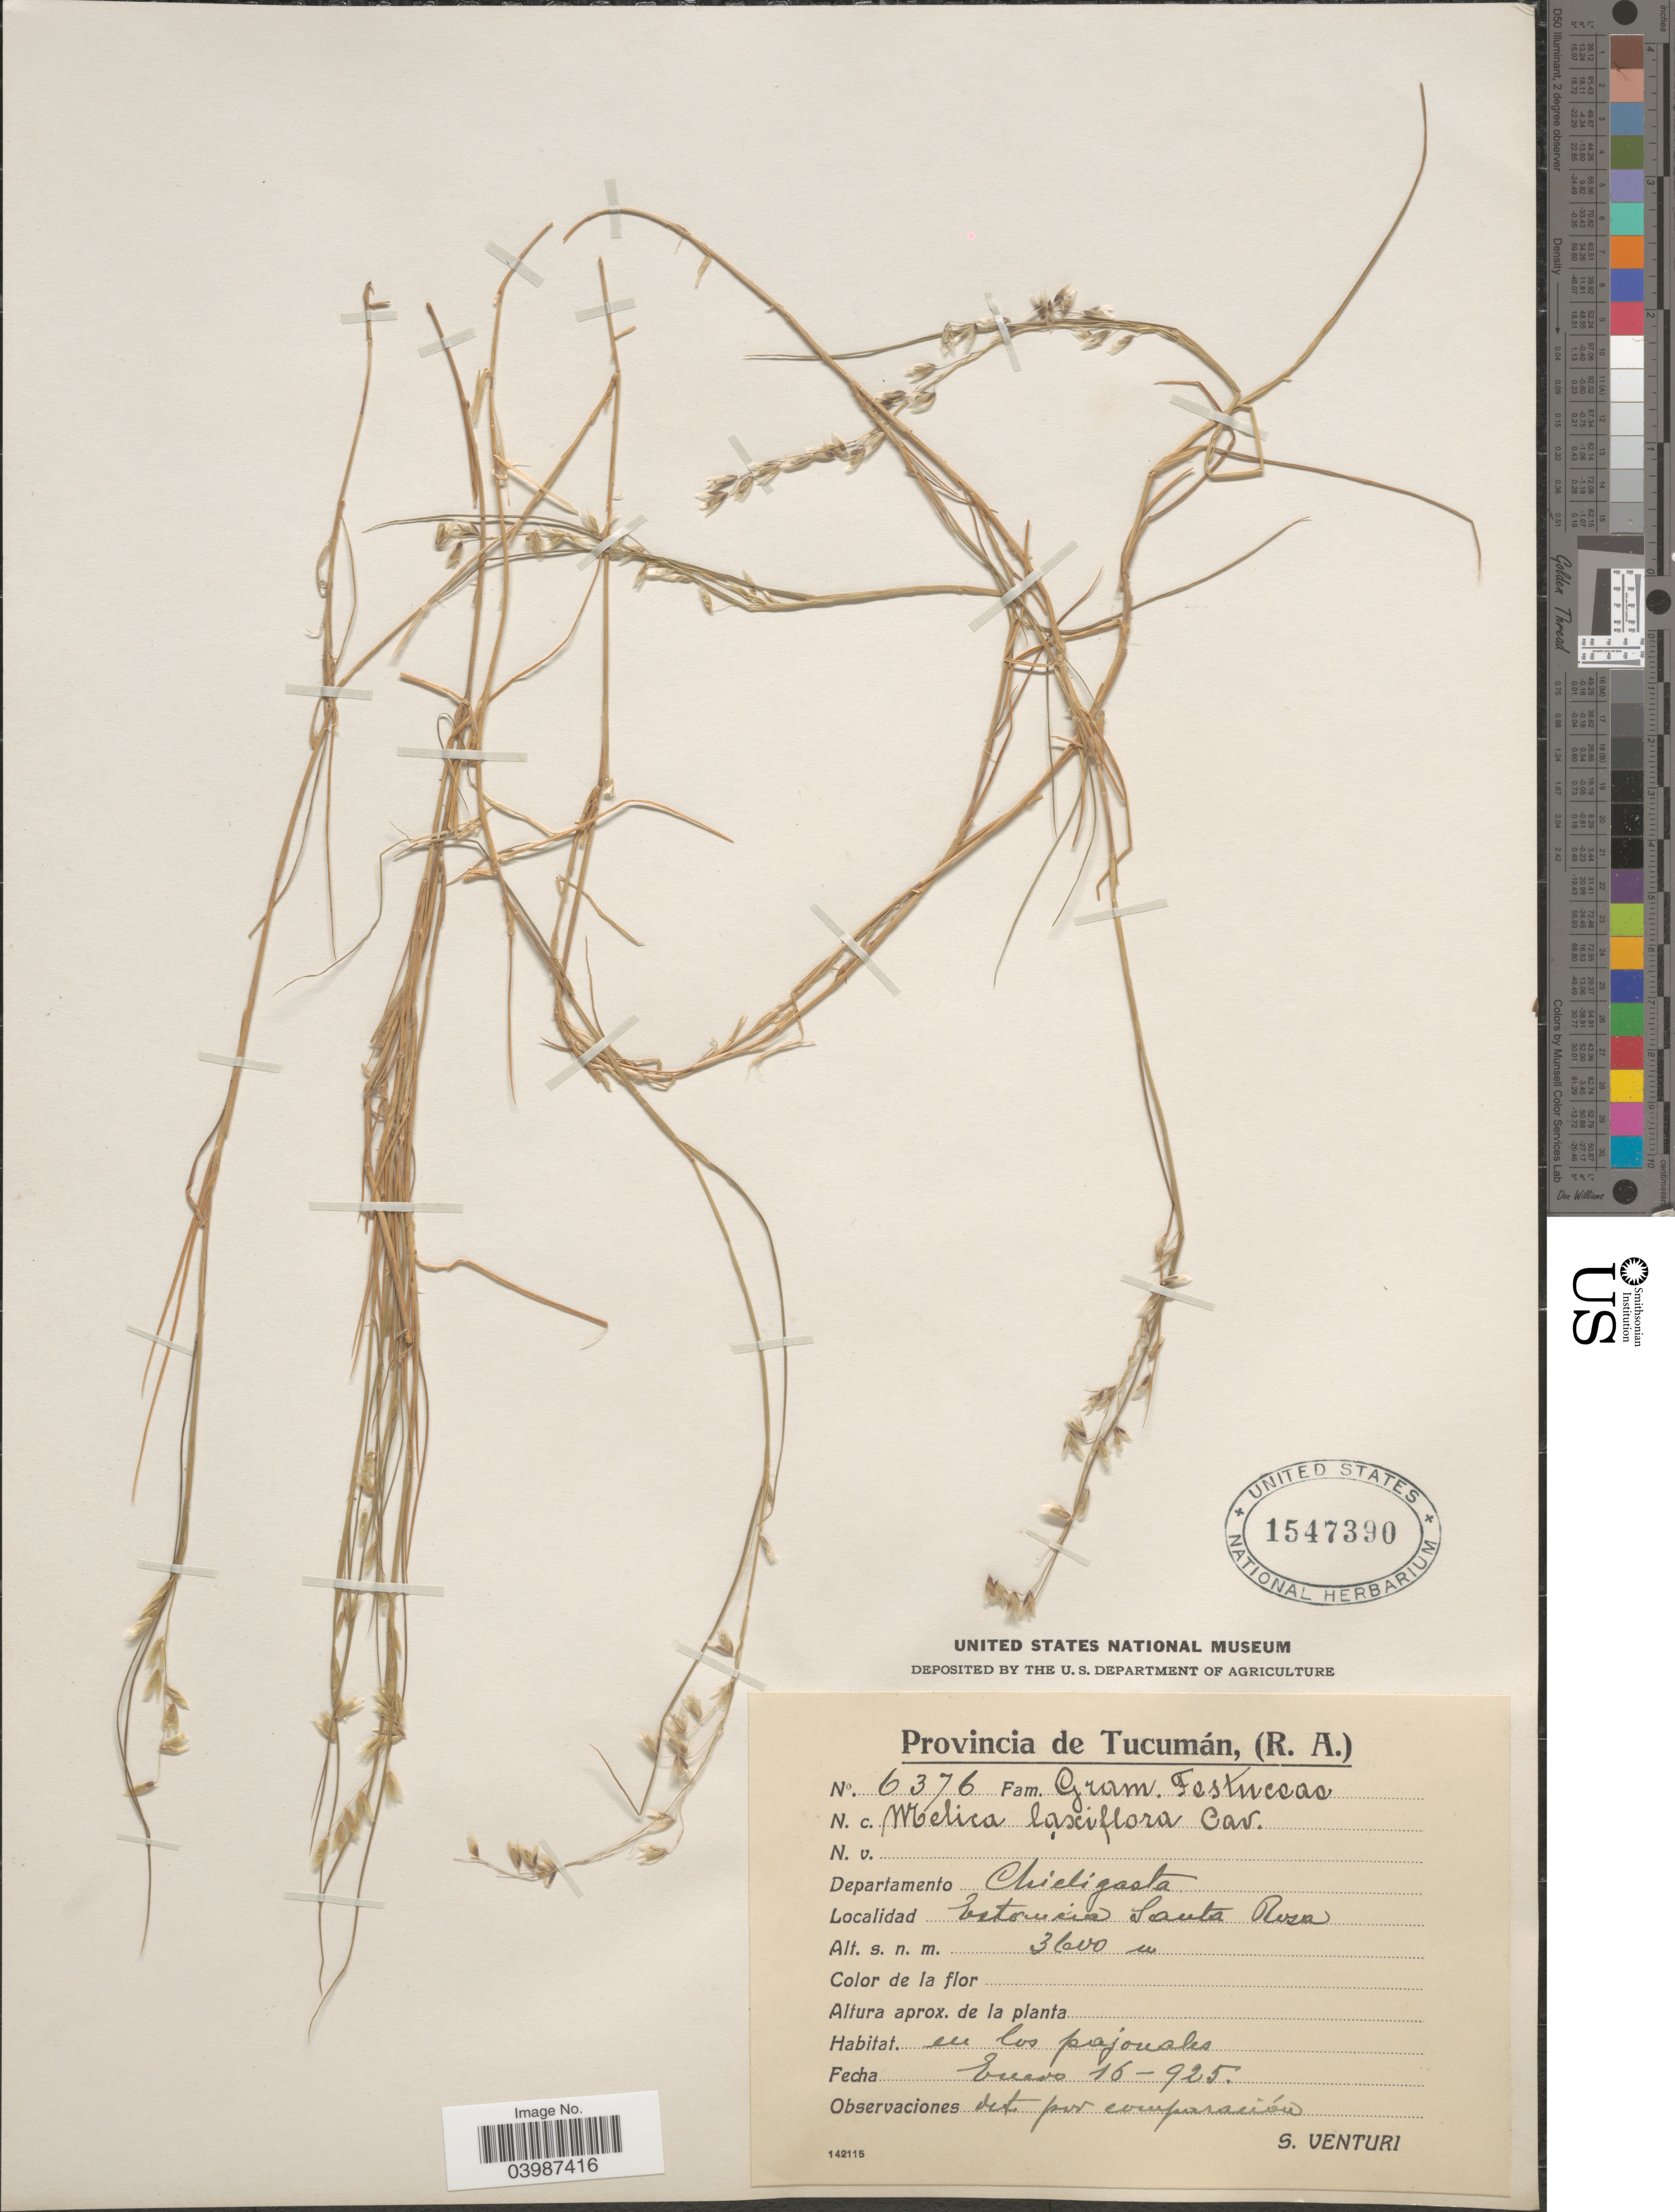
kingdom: Plantae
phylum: Tracheophyta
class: Liliopsida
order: Poales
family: Poaceae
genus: Melica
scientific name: Melica sp.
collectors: S. Venturi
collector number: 6376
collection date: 1925-01-16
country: Argentina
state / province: Tucuman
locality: Departamento Chicligasta. Estancia Santa Reza.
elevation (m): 3600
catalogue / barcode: US 1547390